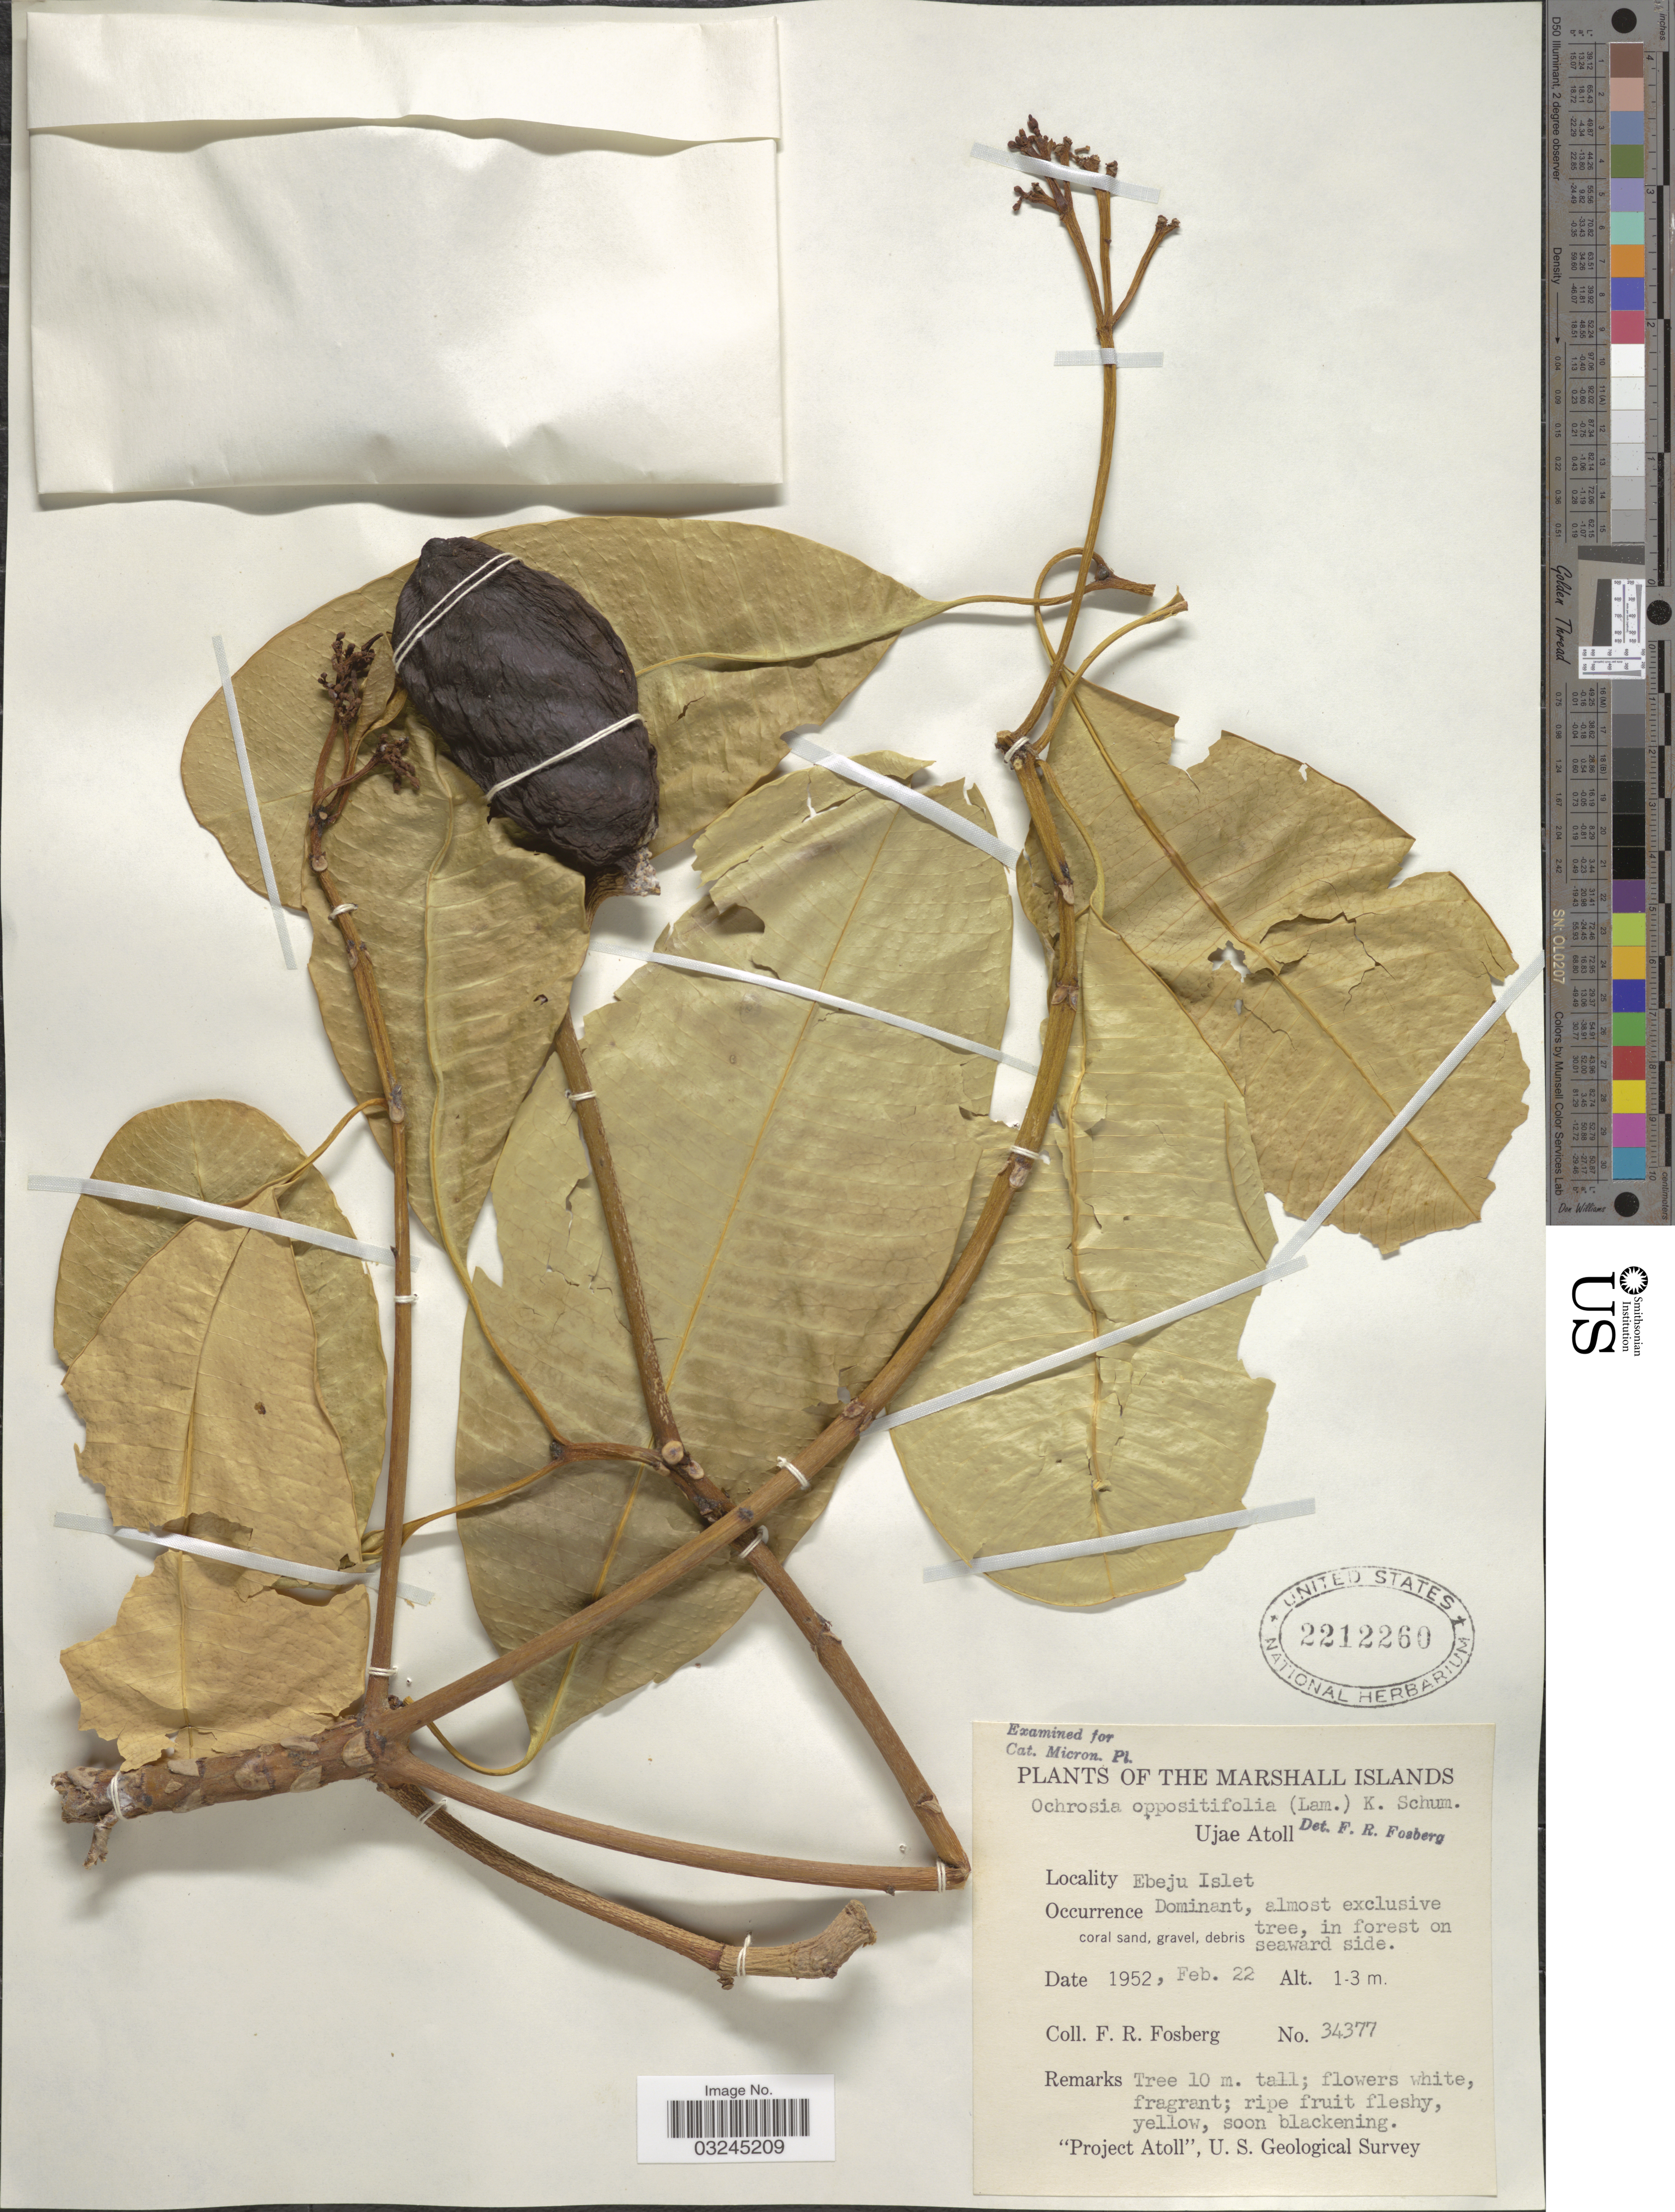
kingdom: Plantae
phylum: Tracheophyta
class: Magnoliopsida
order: Gentianales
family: Apocynaceae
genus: Ochrosia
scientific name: Ochrosia oppositifolia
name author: (Lam.) K. Schum.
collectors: F. R. Fosberg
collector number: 34377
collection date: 1952-02-22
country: Marshall Islands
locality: Ujae Atoll. Ebeju Islet.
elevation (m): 1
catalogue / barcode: US 2212260